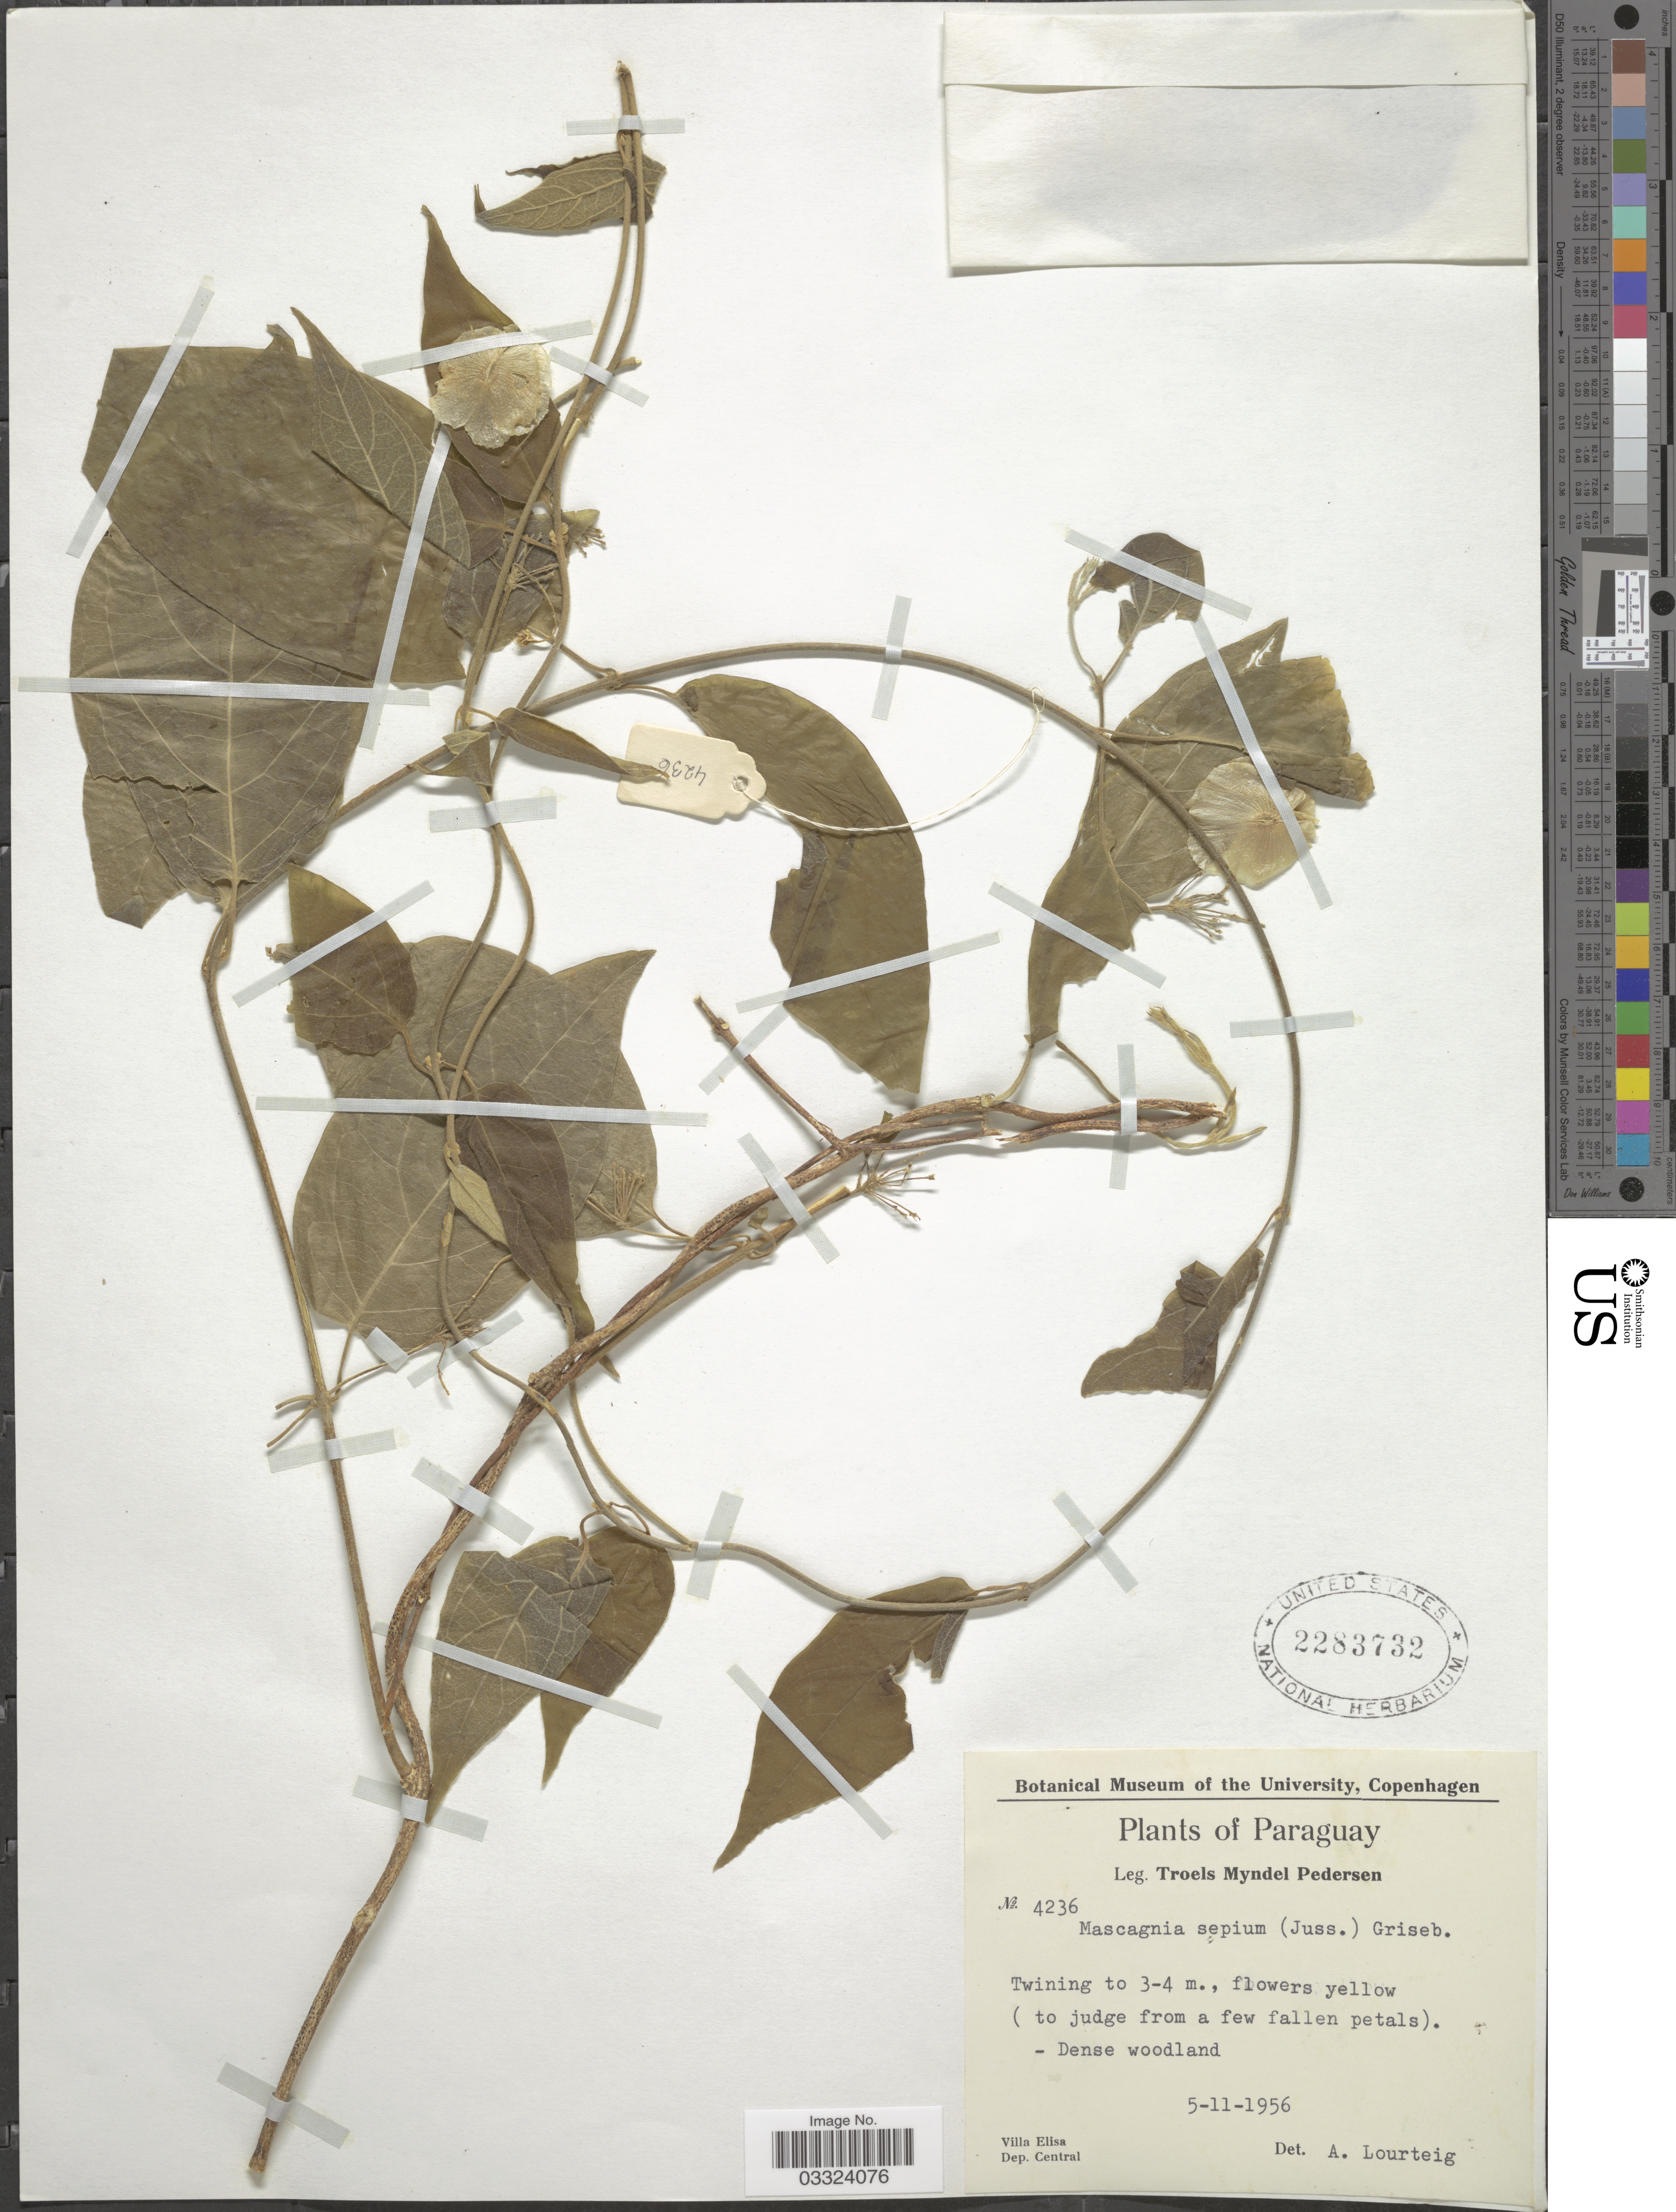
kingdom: Plantae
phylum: Tracheophyta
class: Magnoliopsida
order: Malpighiales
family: Malpighiaceae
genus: Mascagnia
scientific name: Mascagnia sepium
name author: (A. Juss.) Griseb.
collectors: T. Pederson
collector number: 4236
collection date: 1956-11-05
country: Paraguay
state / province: Central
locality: Villa Elisa, Dep. Central.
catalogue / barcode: US 2283732